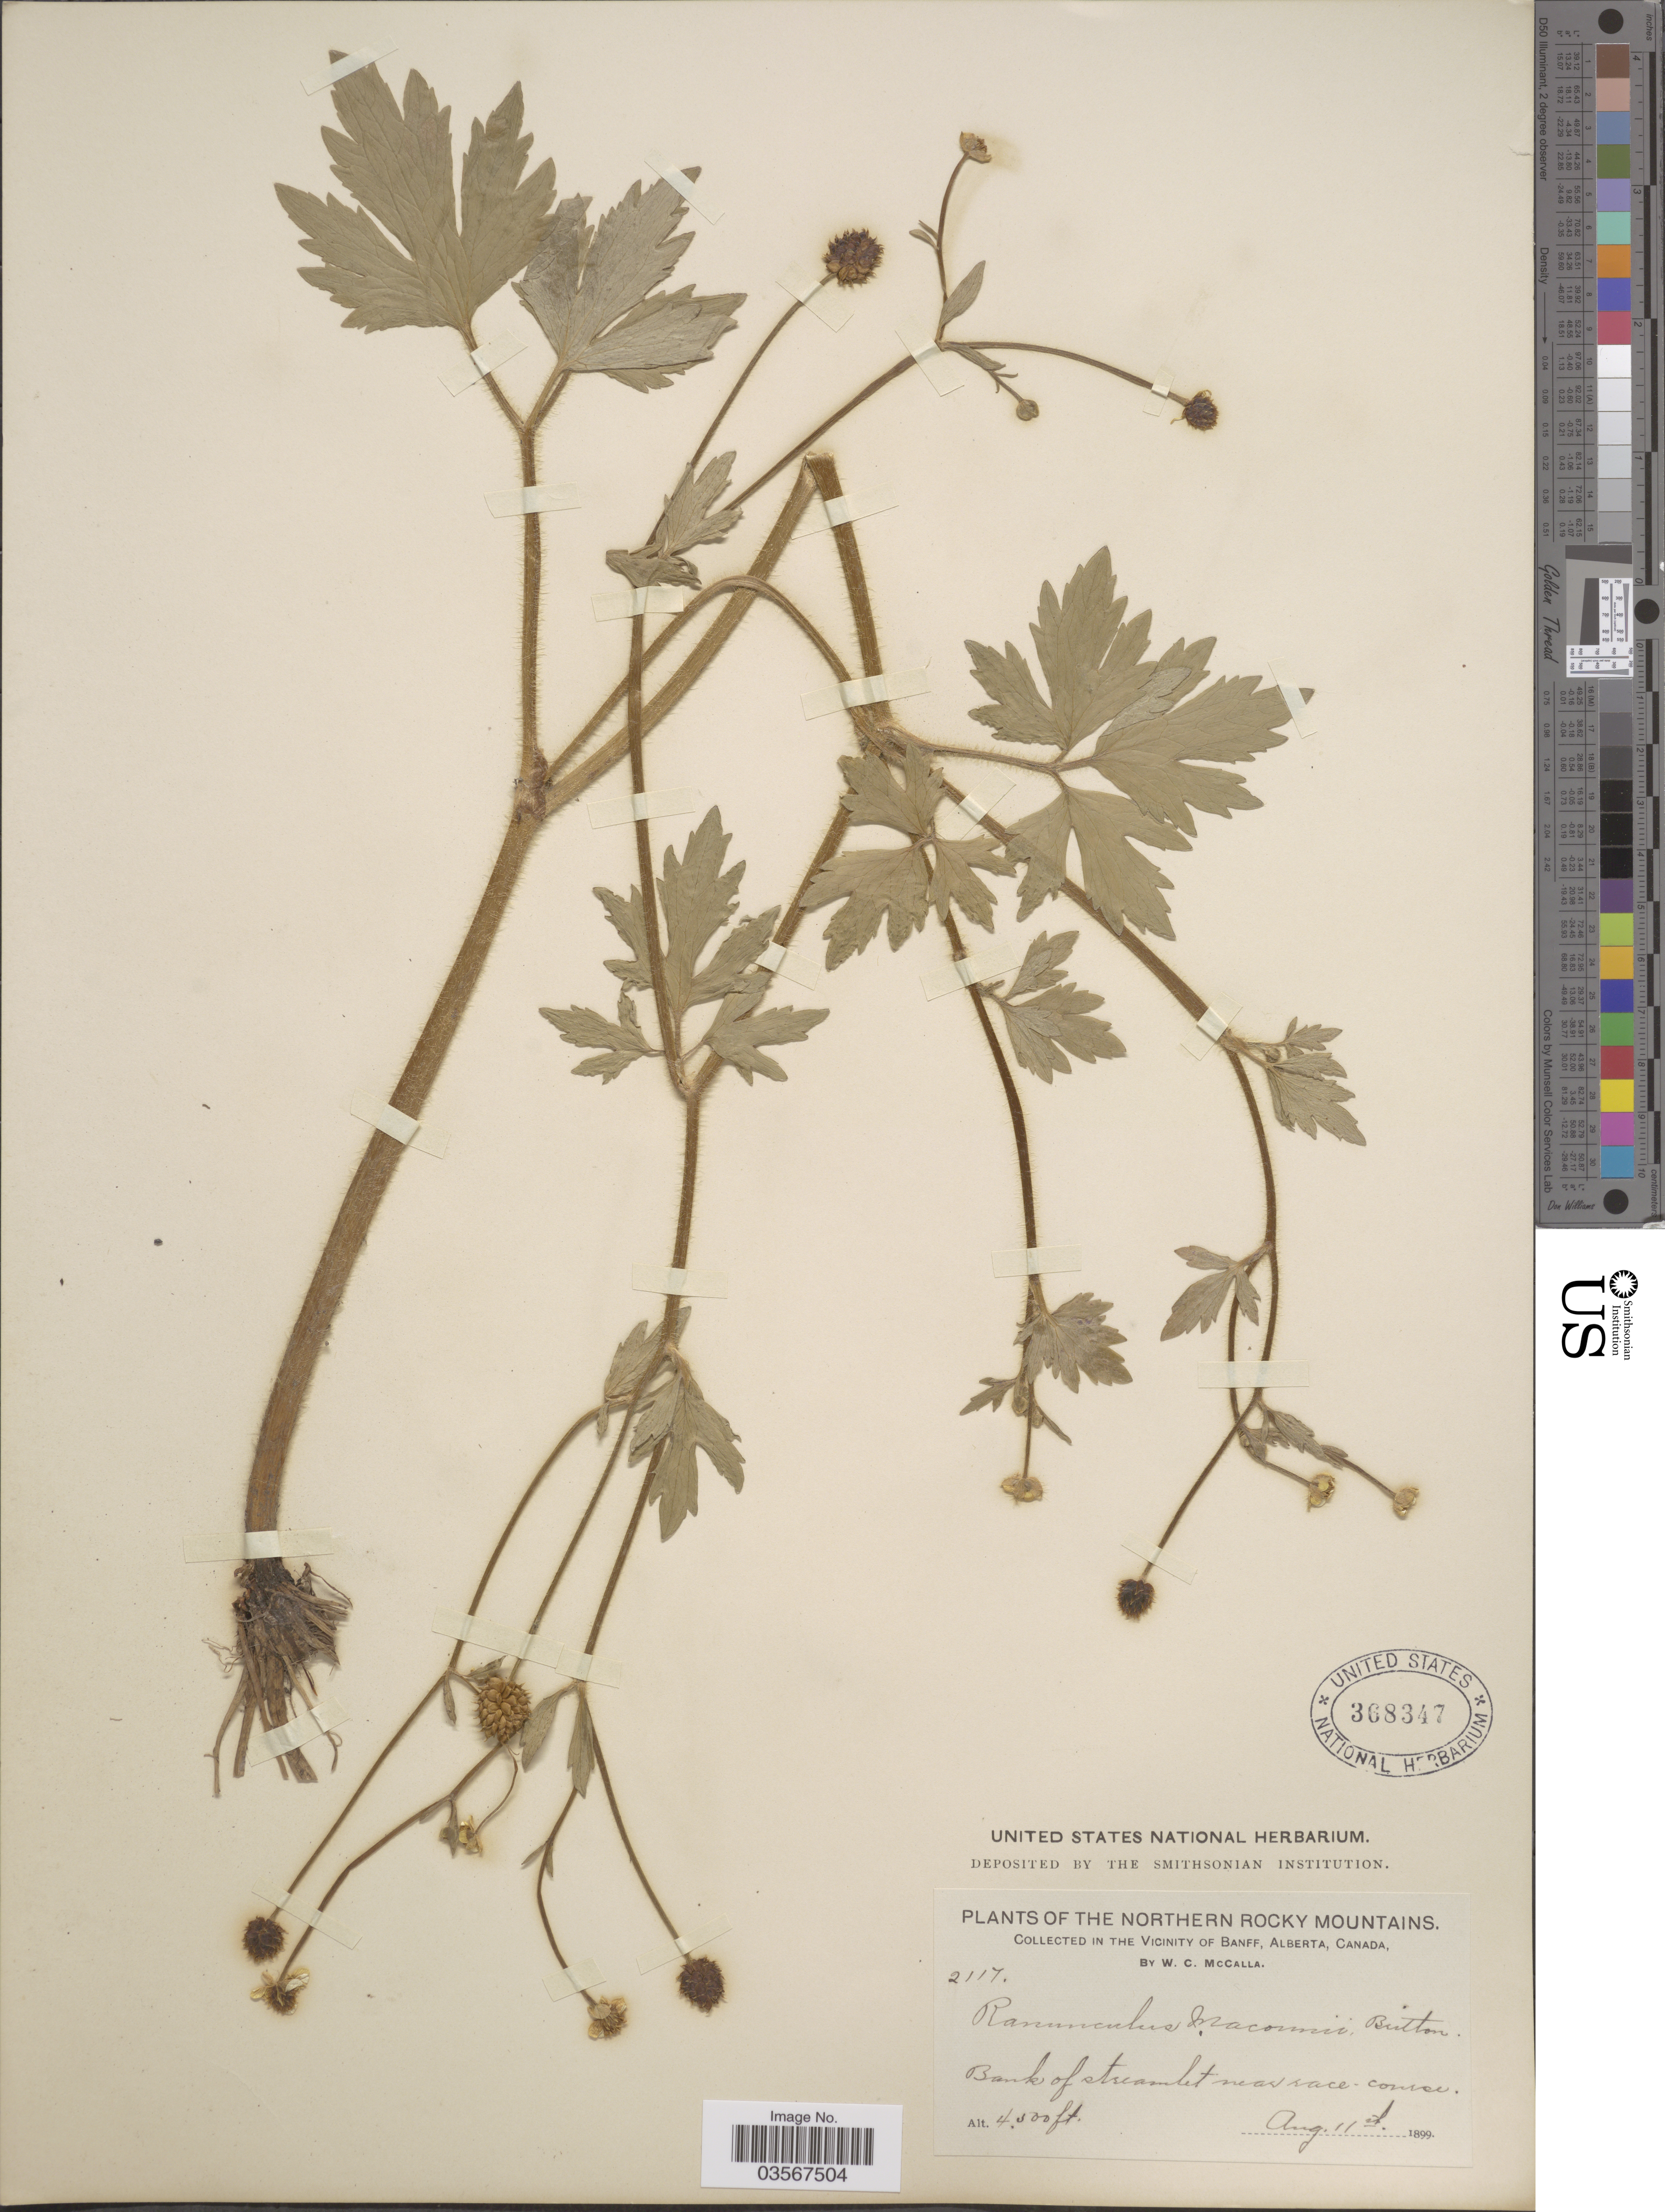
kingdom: Plantae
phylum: Tracheophyta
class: Magnoliopsida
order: Ranunculales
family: Ranunculaceae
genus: Ranunculus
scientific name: Ranunculus macounii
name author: Britton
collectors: W. McCalla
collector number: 2117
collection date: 1899-08-11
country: Canada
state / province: Alberta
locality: The Northern Rocky Mountains. In the Vicinity of Banff, Bank of streamlet near race-course.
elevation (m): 1372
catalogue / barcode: US 368347